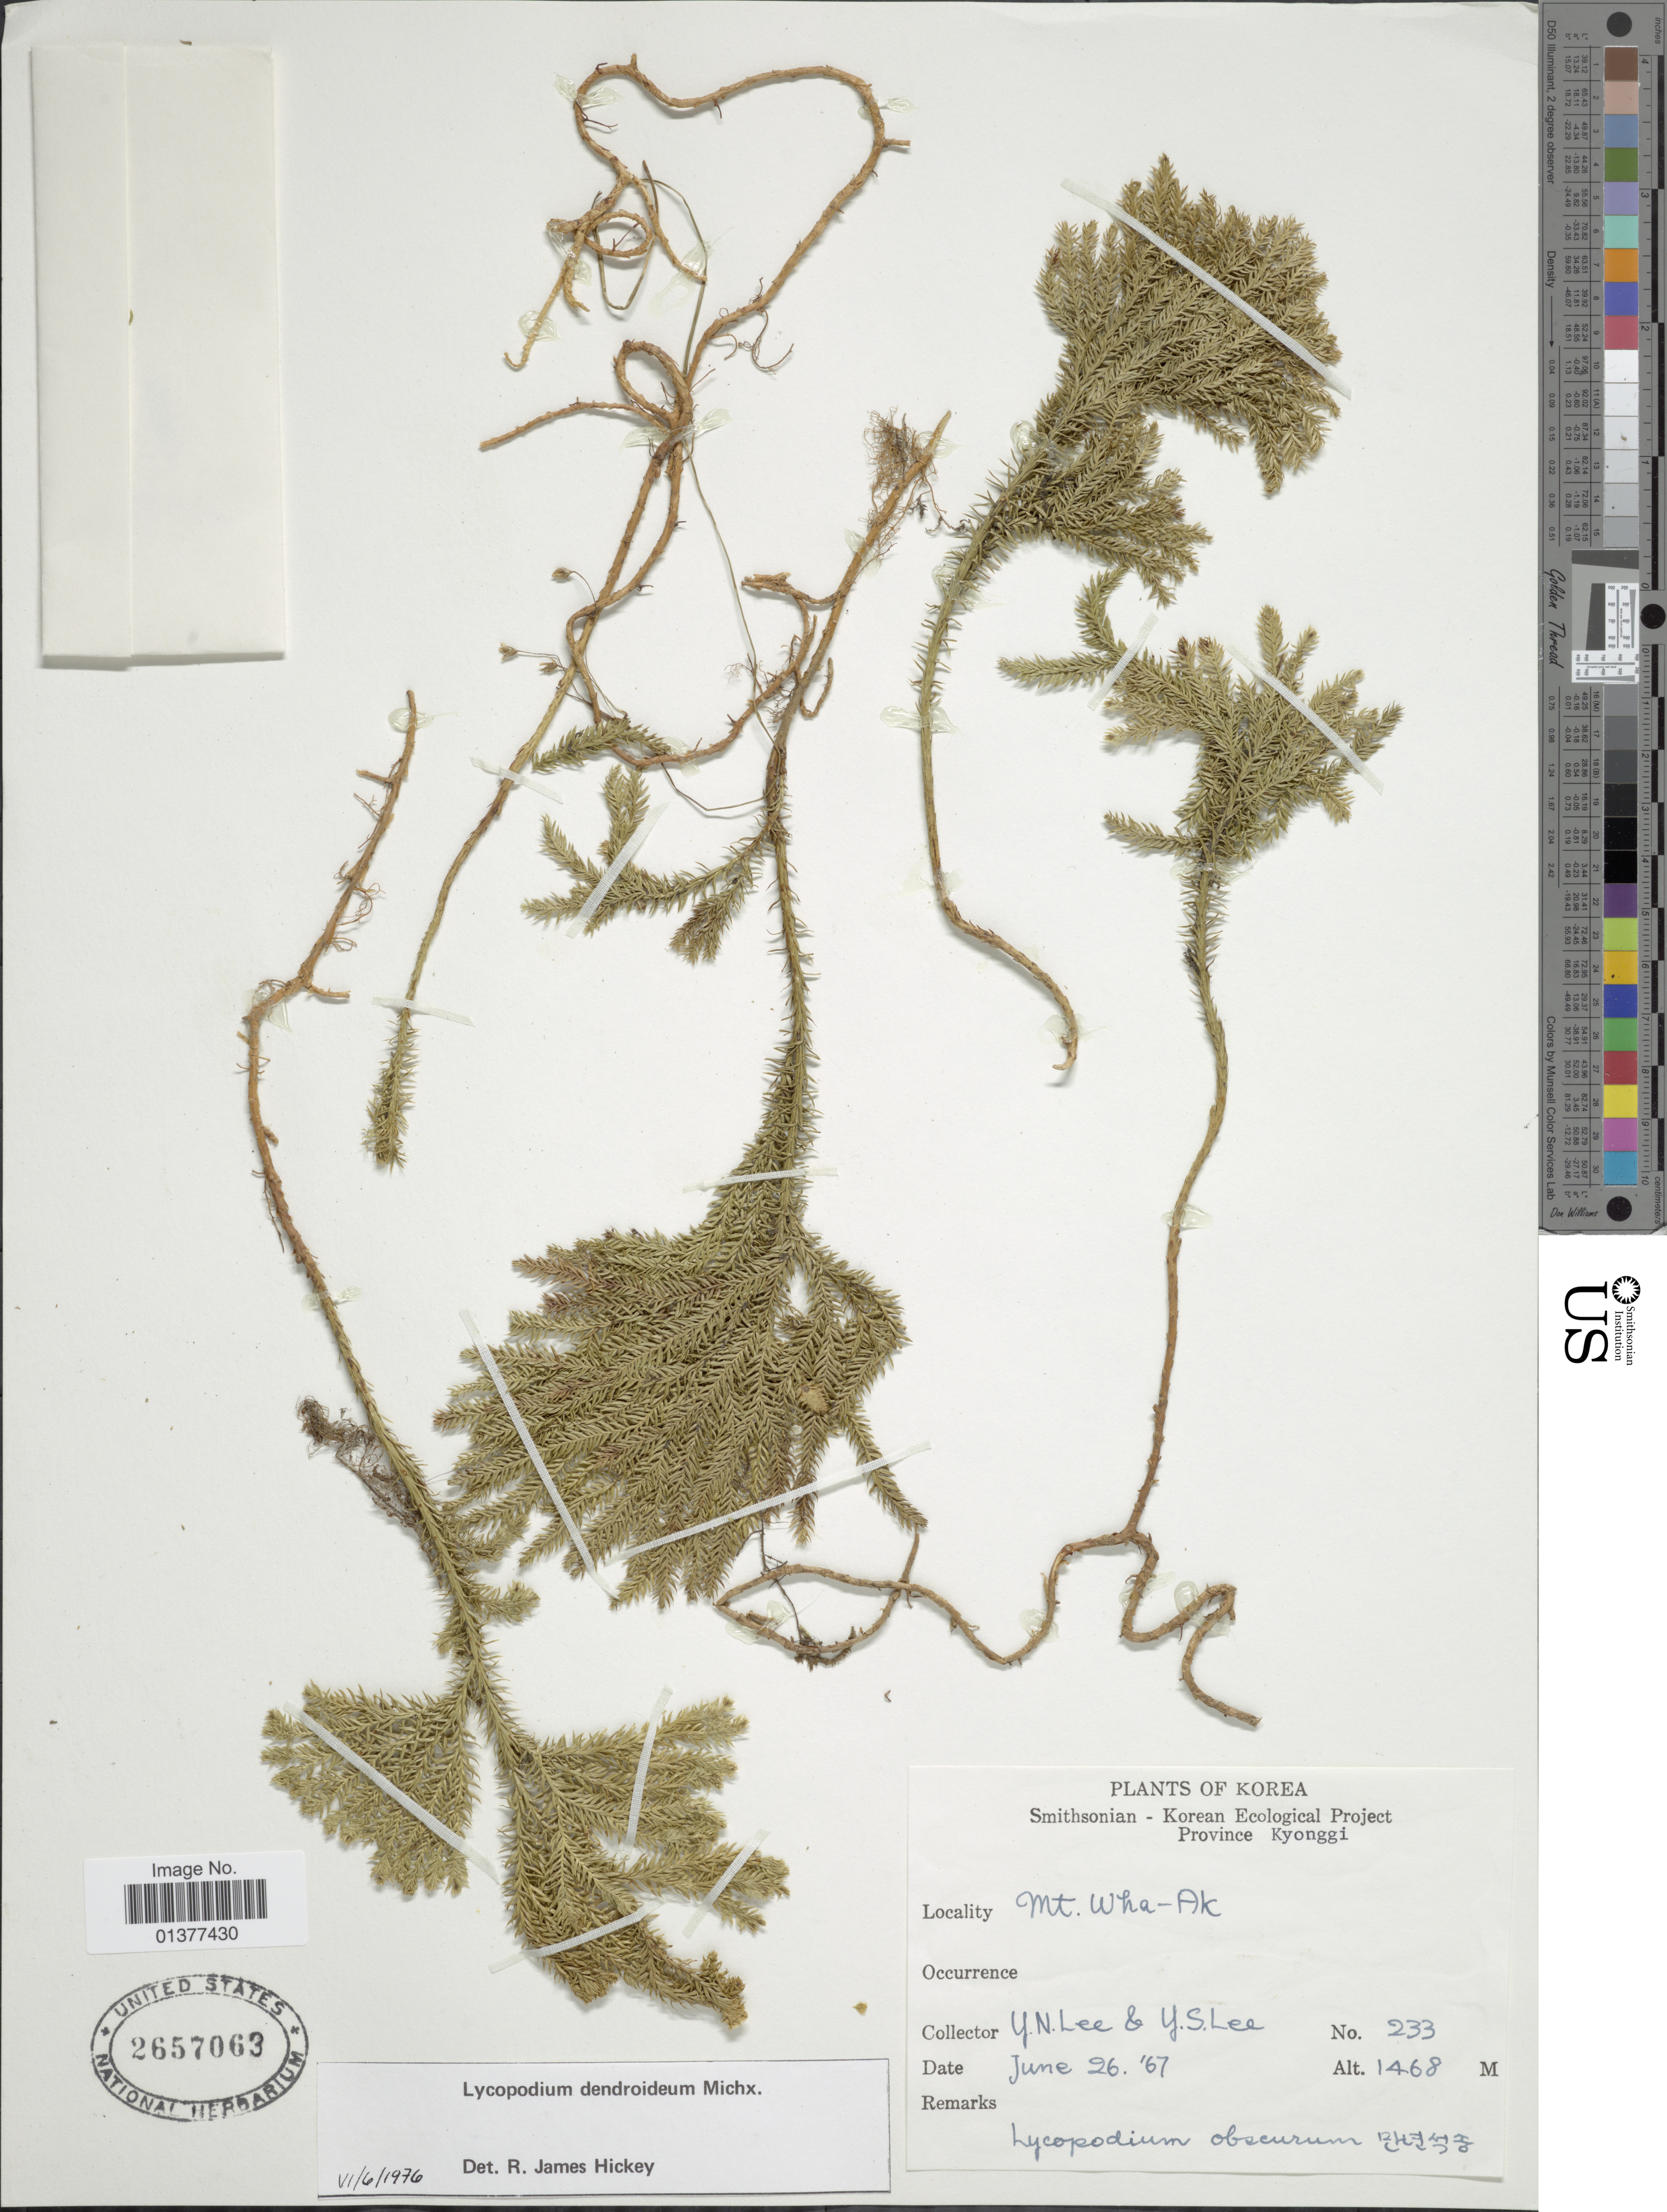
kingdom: Plantae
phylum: Tracheophyta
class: Lycopodiopsida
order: Lycopodiales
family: Lycopodiaceae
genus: Dendrolycopodium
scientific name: Dendrolycopodium dendroideum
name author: (Michx.) A. Haines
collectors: Y. N. Lee & Y. S. Lee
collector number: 233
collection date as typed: Transcribed d/m/y: 26/6/67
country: South Korea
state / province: Gyeonggi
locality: Mt. Wha-Ak (probably Hwaaksan)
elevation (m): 1468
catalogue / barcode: US 2657063